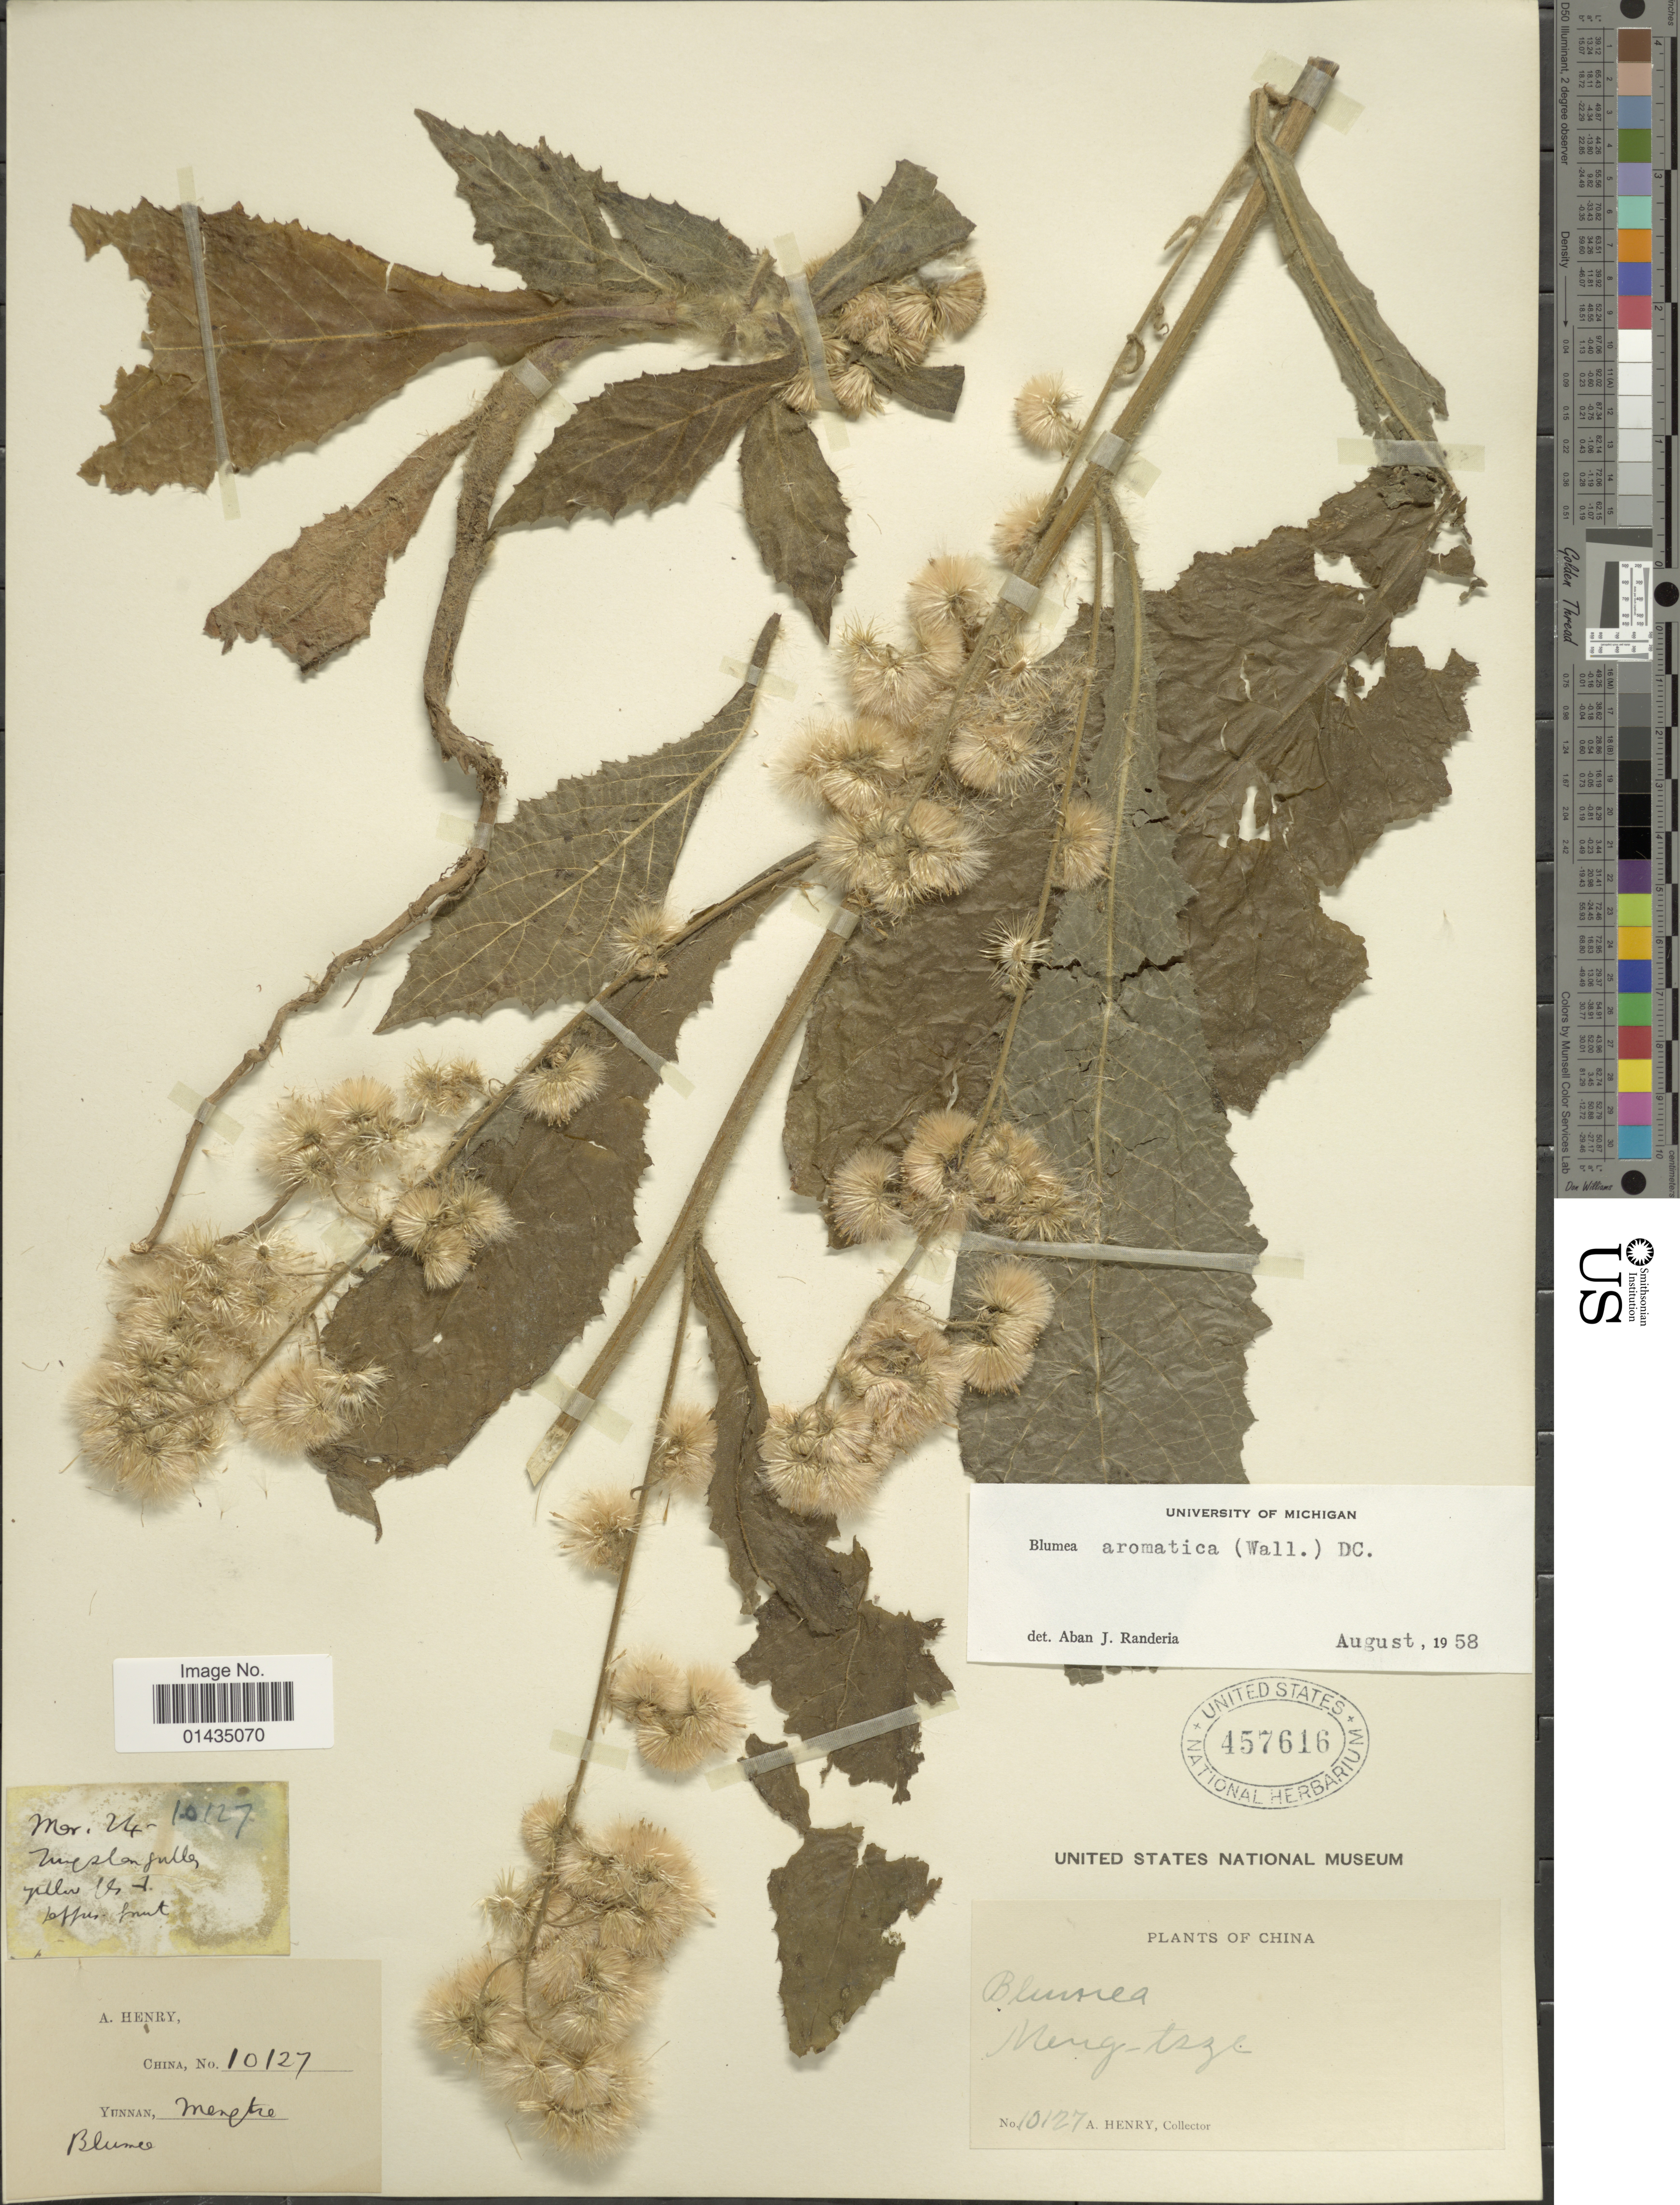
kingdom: Plantae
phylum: Tracheophyta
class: Magnoliopsida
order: Asterales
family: Asteraceae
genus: Blumea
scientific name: Blumea aromatica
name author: DC.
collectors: A. Henry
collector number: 10127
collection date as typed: Transcribed d/m/y: /3/24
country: China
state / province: Yunnan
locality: Mengtze, Tung shan gulley.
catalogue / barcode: US 457616